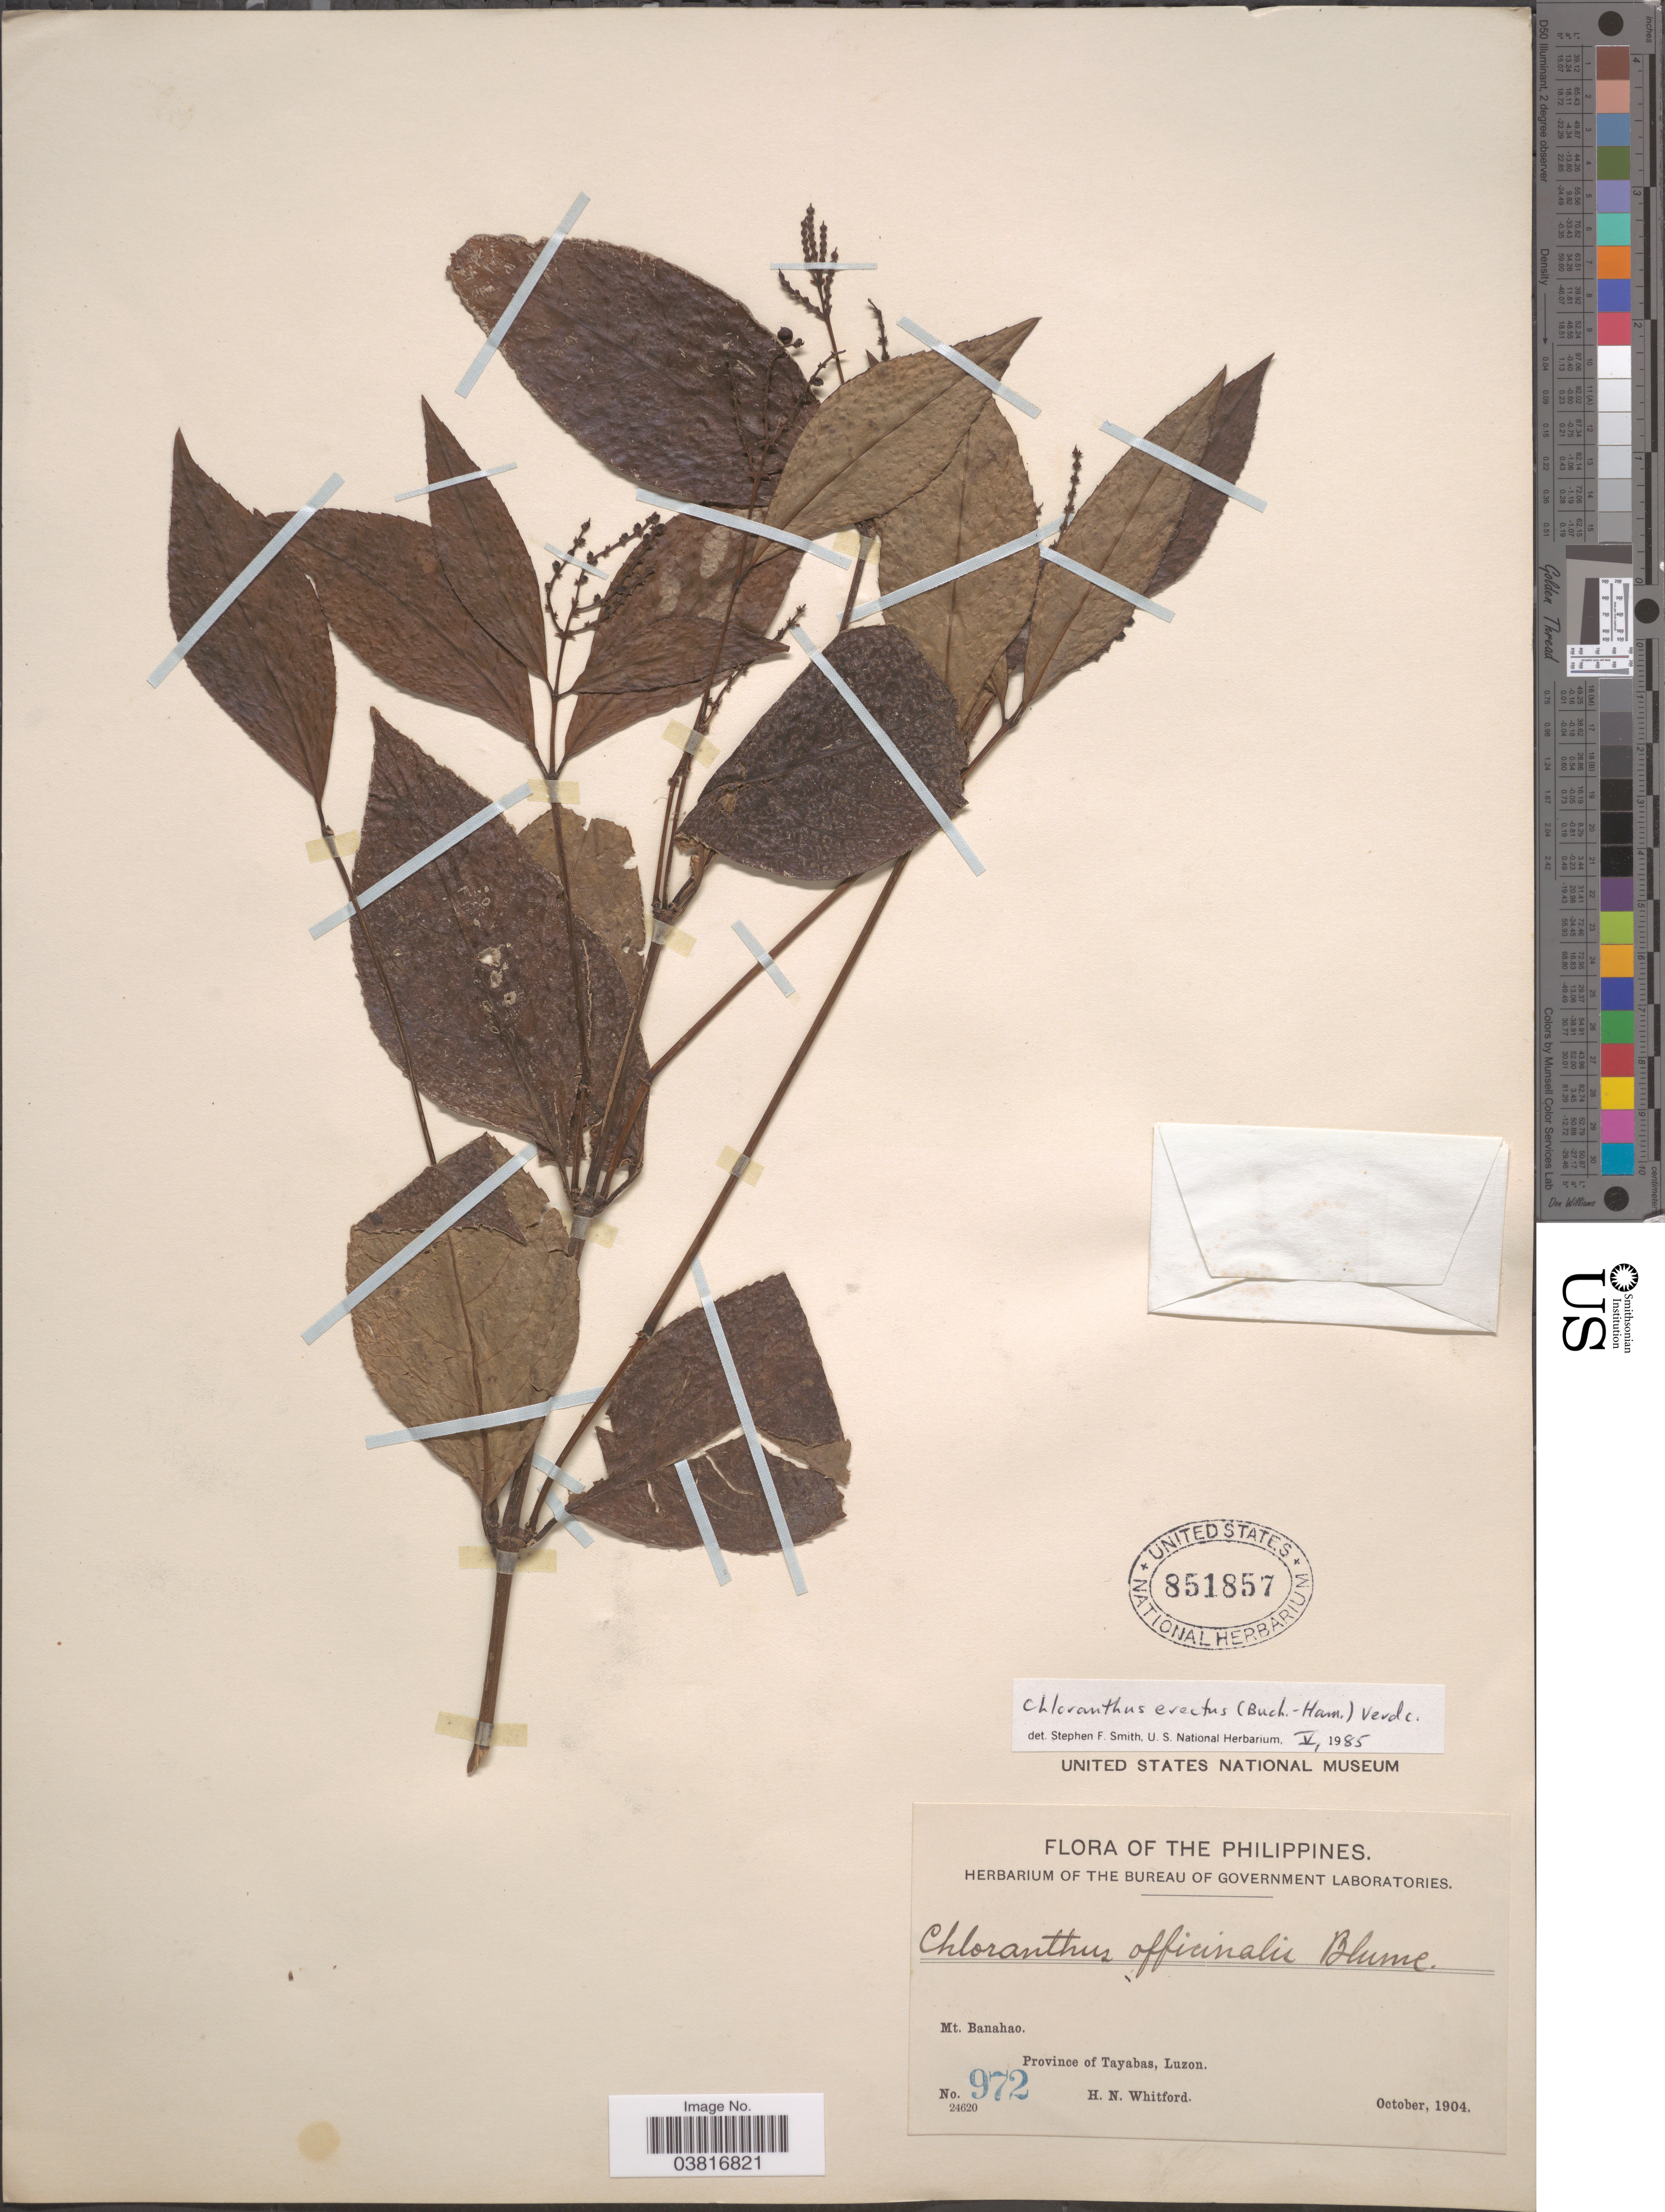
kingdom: Plantae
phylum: Tracheophyta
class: Magnoliopsida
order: Chloranthales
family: Chloranthaceae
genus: Chloranthus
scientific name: Chloranthus erectus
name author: (Buch.-Ham.) Verdc.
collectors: H. N. Whitford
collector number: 972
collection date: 1904-10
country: Philippines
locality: Mt. Banahao. Province of Tayabas, Luzon.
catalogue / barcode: US 851857